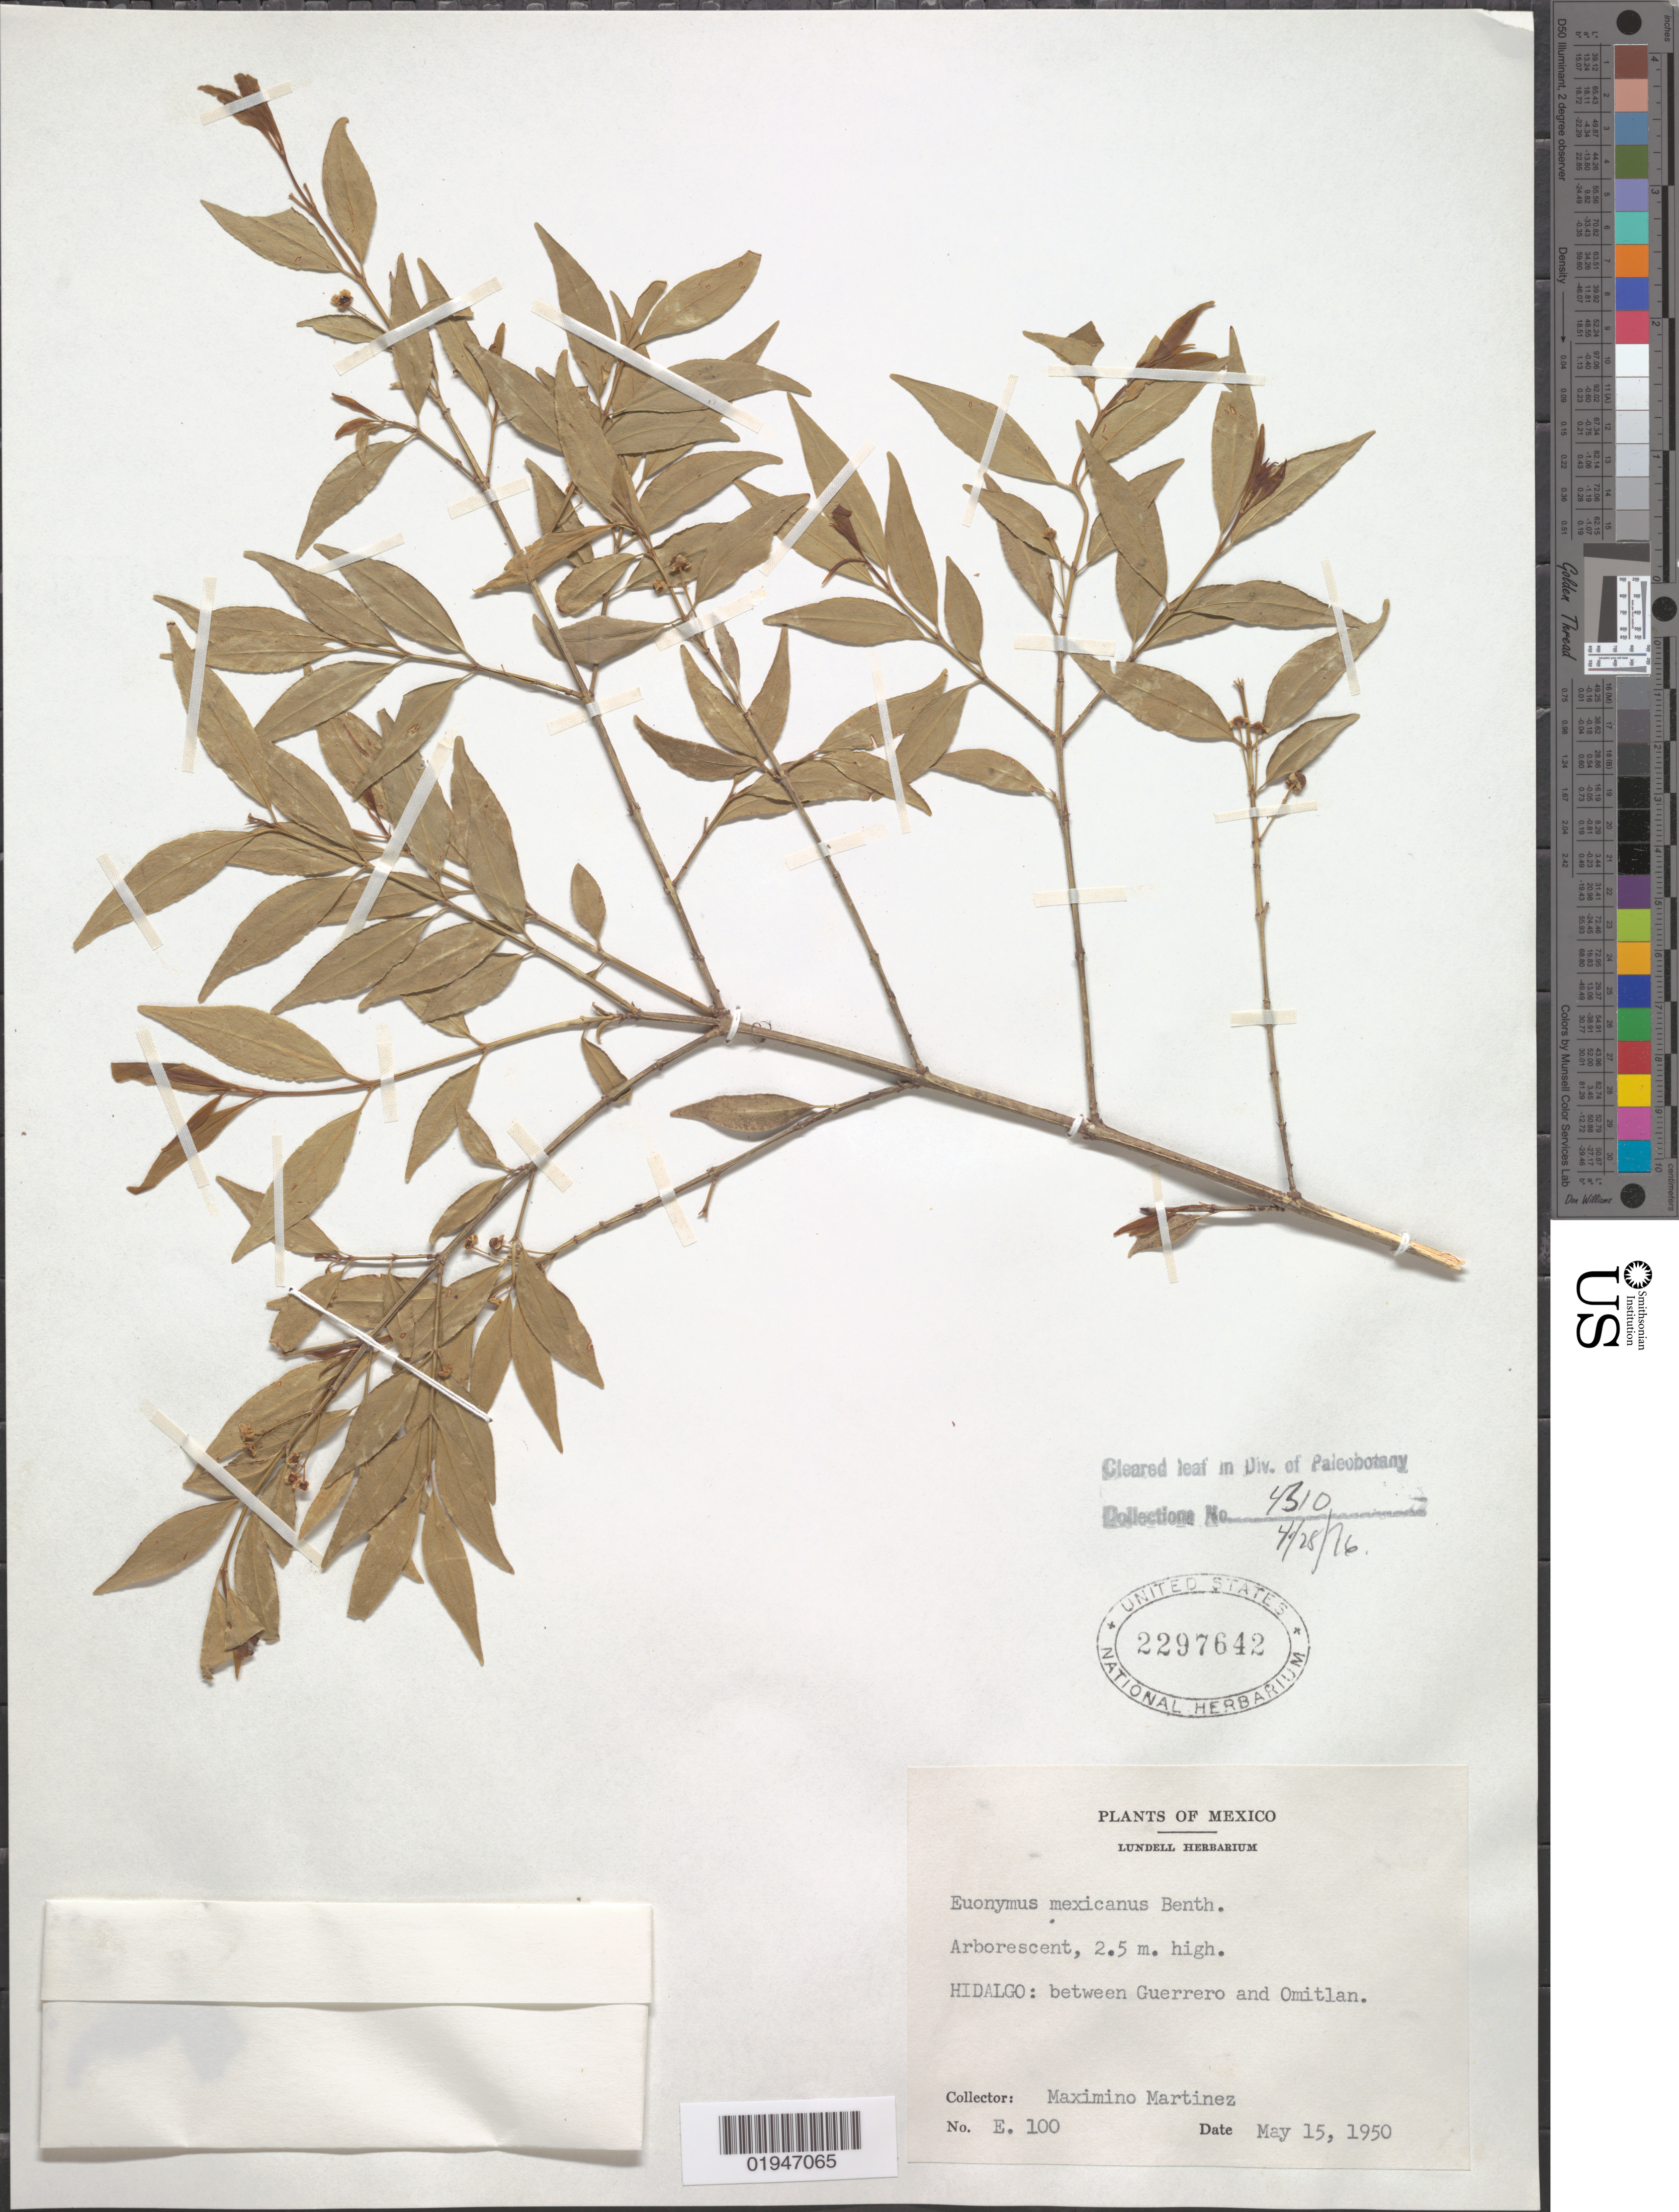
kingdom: Plantae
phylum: Tracheophyta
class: Magnoliopsida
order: Celastrales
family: Celastraceae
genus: Euonymus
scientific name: Euonymus mexicanus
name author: Benth.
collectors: M. Martinez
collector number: E. 100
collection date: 1950-05-15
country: Mexico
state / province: Hidalgo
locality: Hidalgo: between Guerrero and Omitlan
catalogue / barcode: US 2297642